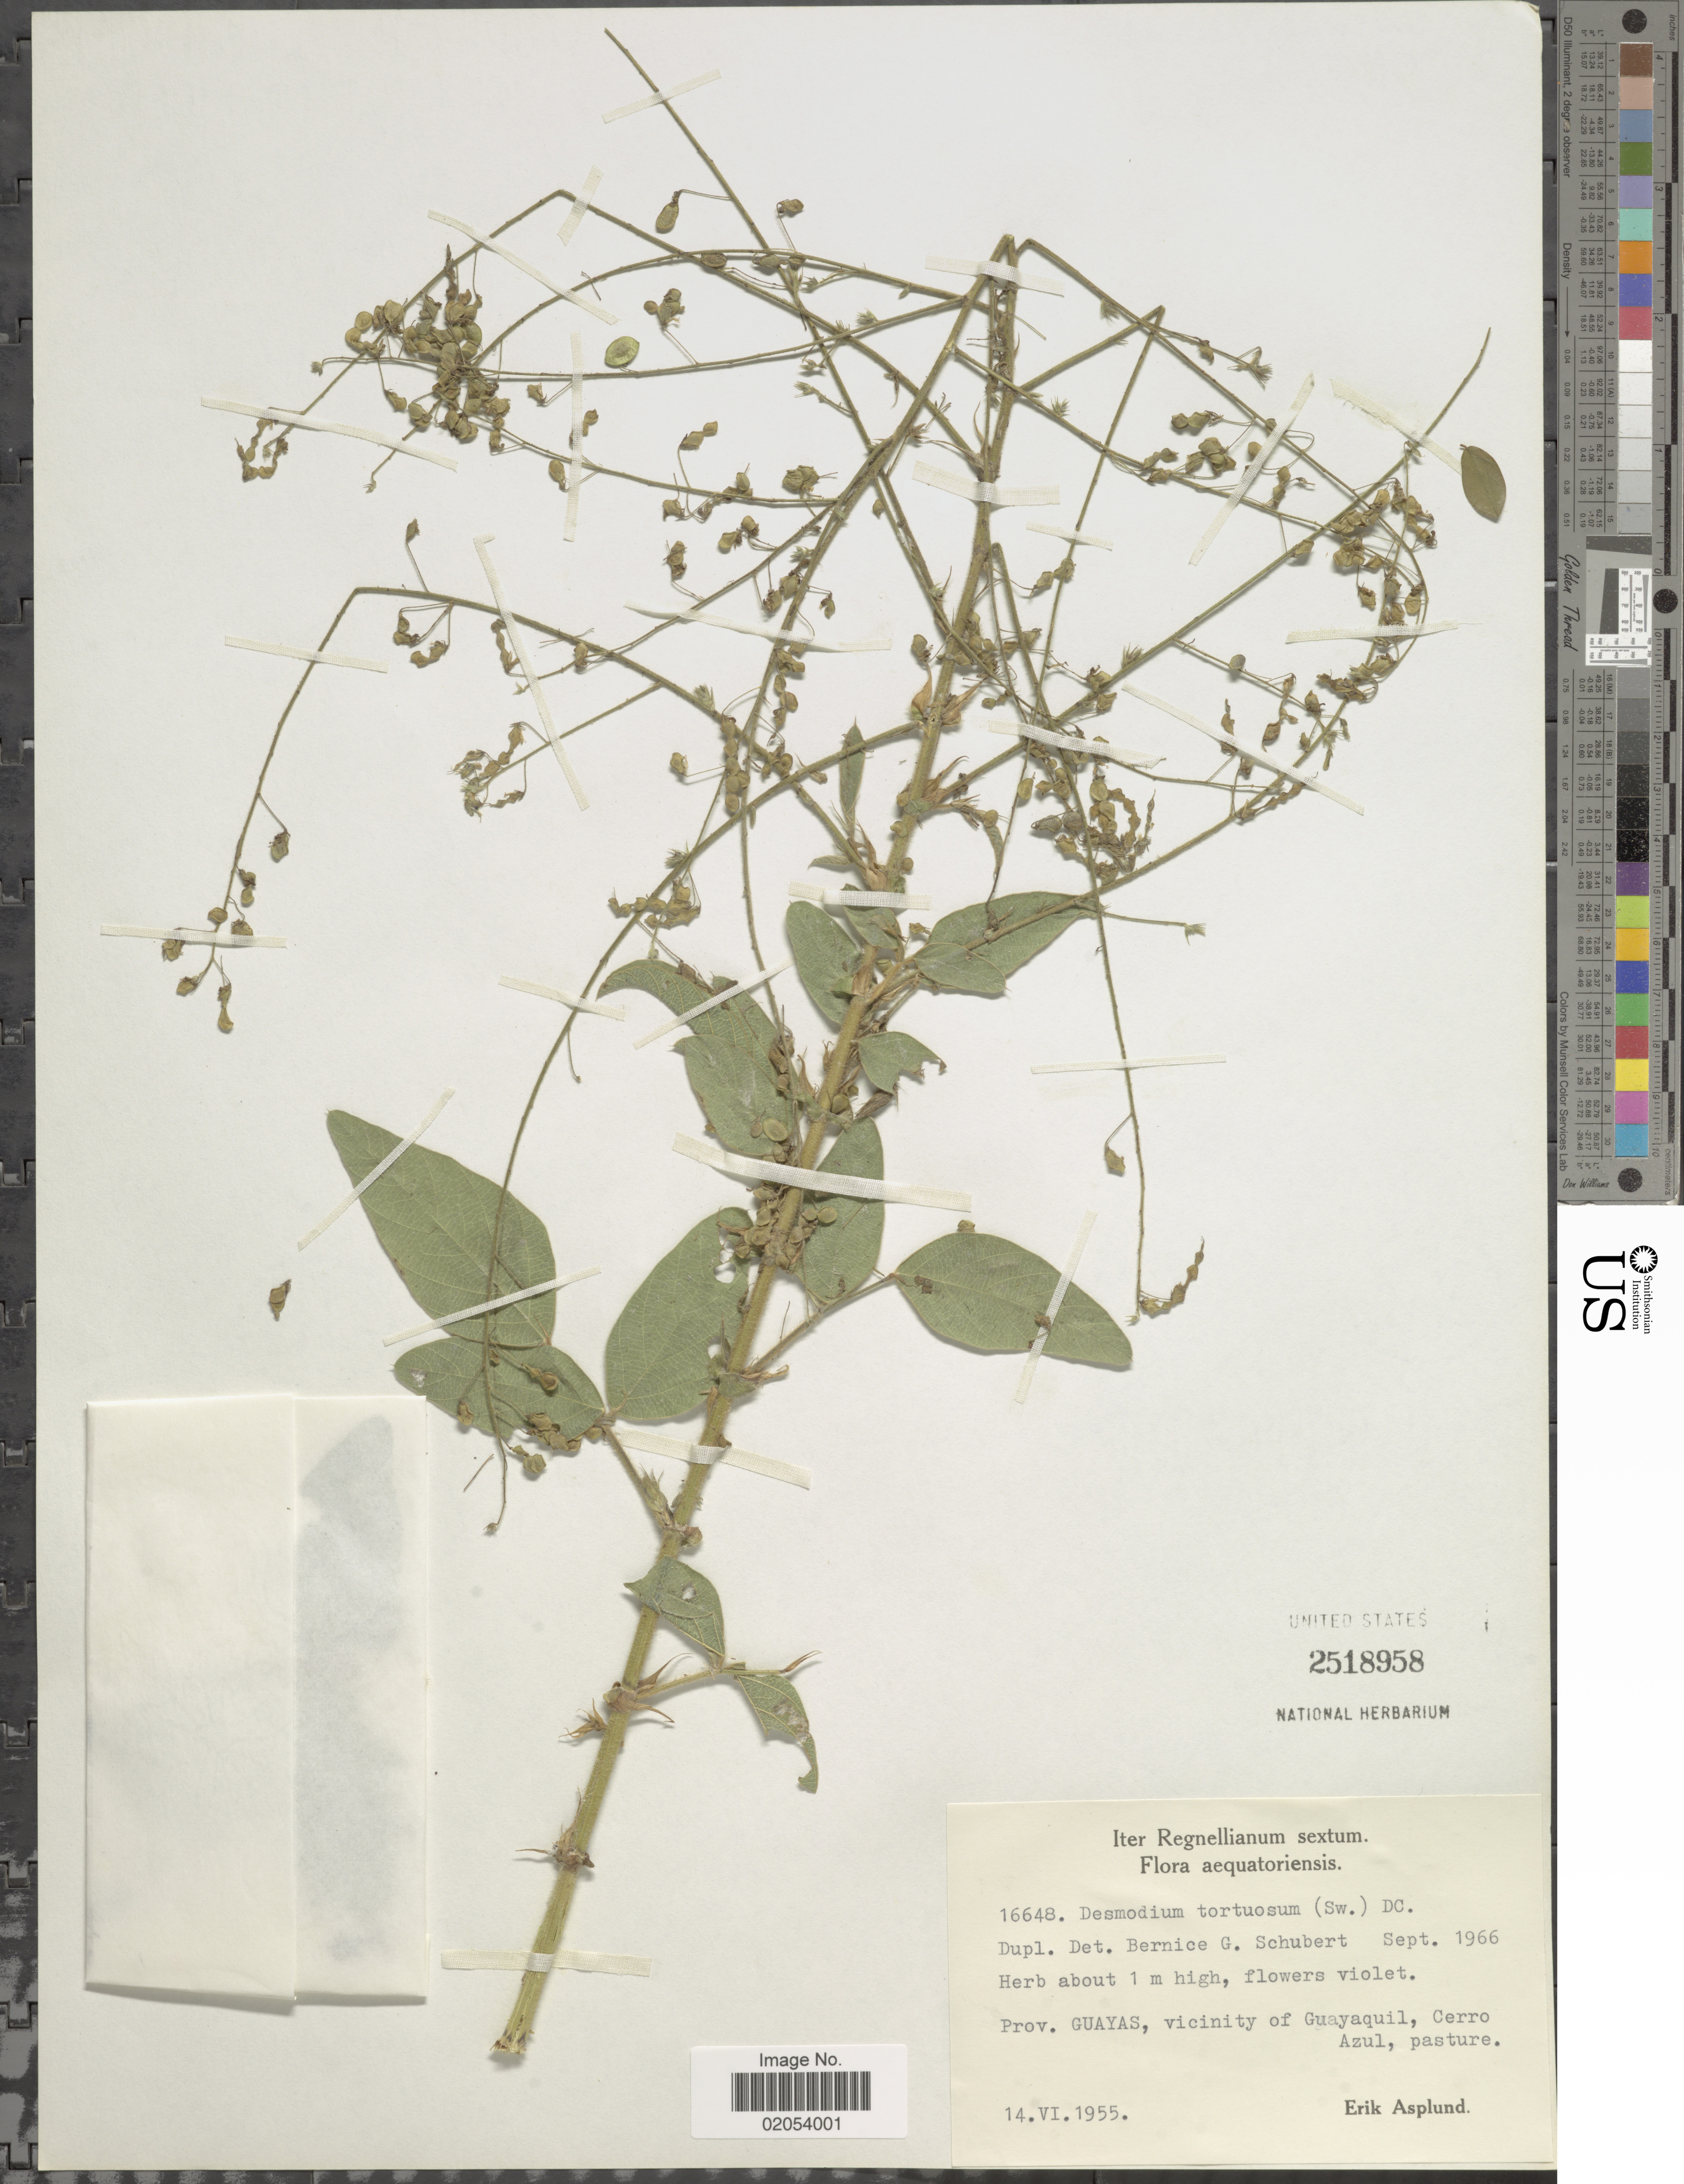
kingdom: Plantae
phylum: Tracheophyta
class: Magnoliopsida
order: Fabales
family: Fabaceae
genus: Desmodium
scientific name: Desmodium tortuosum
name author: (Sw.) DC.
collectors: E. Asplund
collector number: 16648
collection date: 1955-06-14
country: Ecuador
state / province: Guayas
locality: Vicinity of Guayaquil, Cerro Azul, pasture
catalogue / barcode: US 2518958